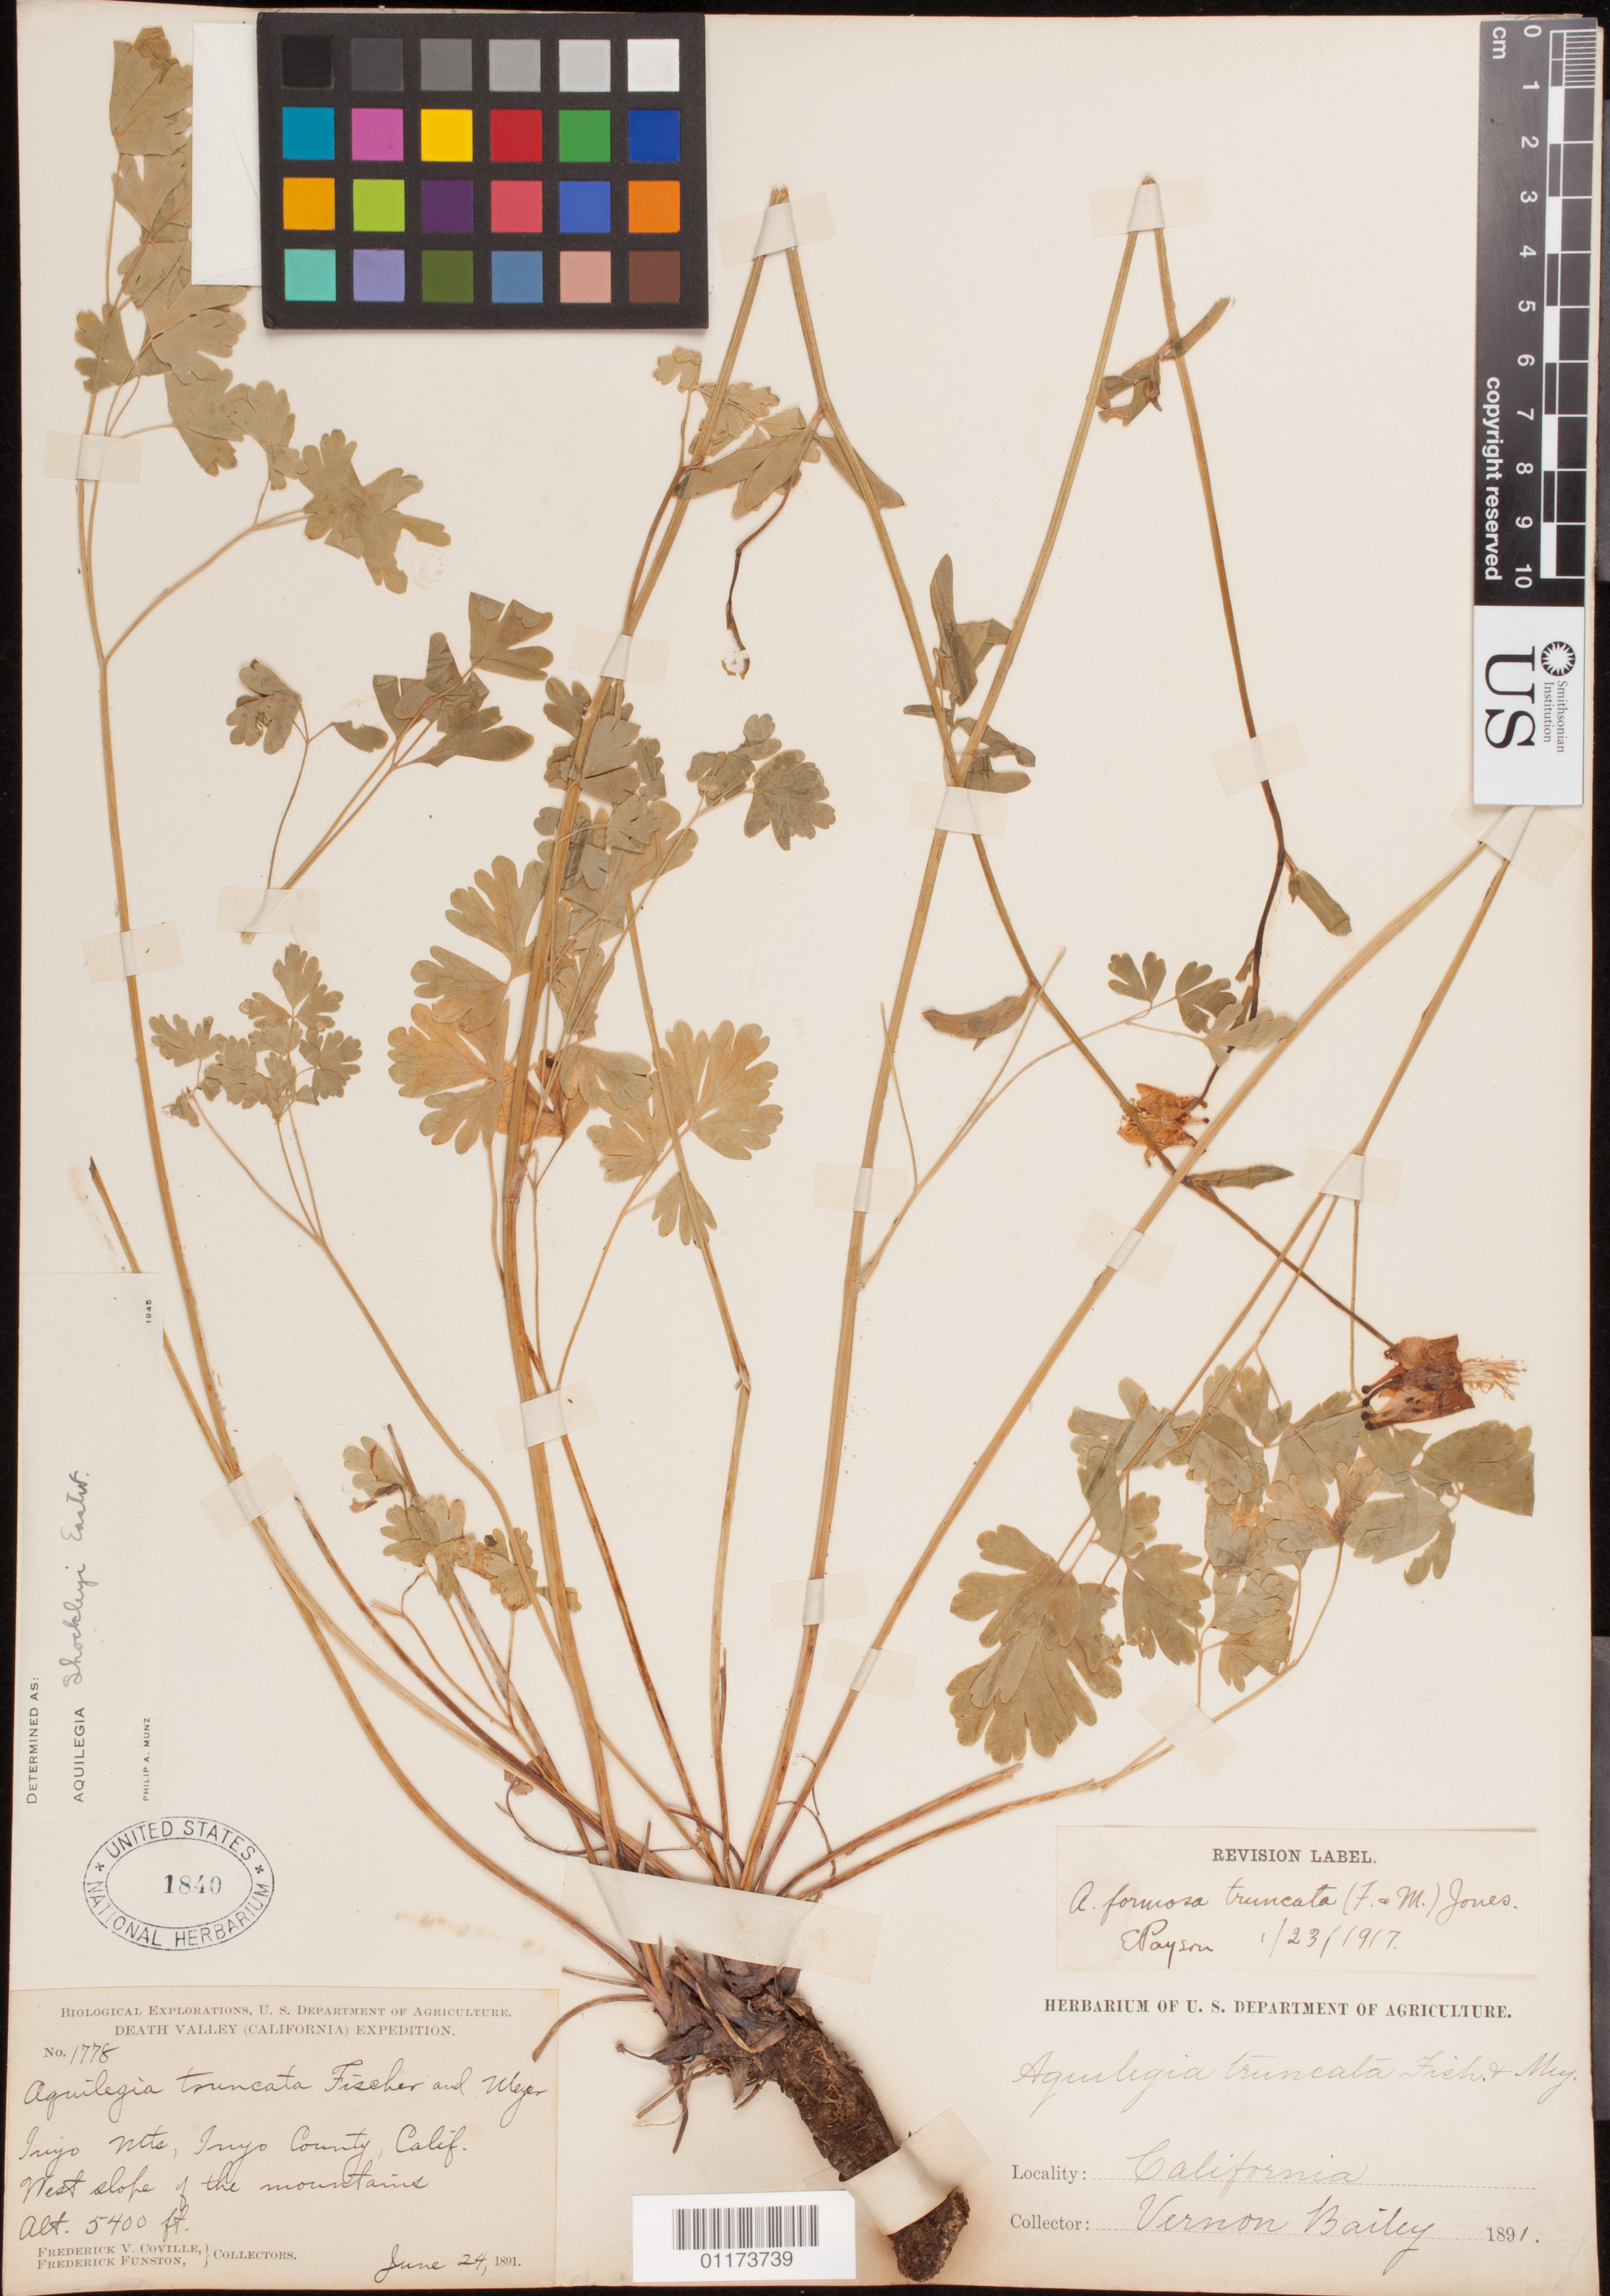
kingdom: Plantae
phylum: Tracheophyta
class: Magnoliopsida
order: Ranunculales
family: Ranunculaceae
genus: Aquilegia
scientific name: Aquilegia shockleyi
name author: Eastw.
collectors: V. O. Bailey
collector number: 1778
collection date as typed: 24 Jun 1891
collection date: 1891-06-24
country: United States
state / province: California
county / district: Inyo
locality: Inyo Mts., west slope of the mts.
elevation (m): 1646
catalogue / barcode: US 1840